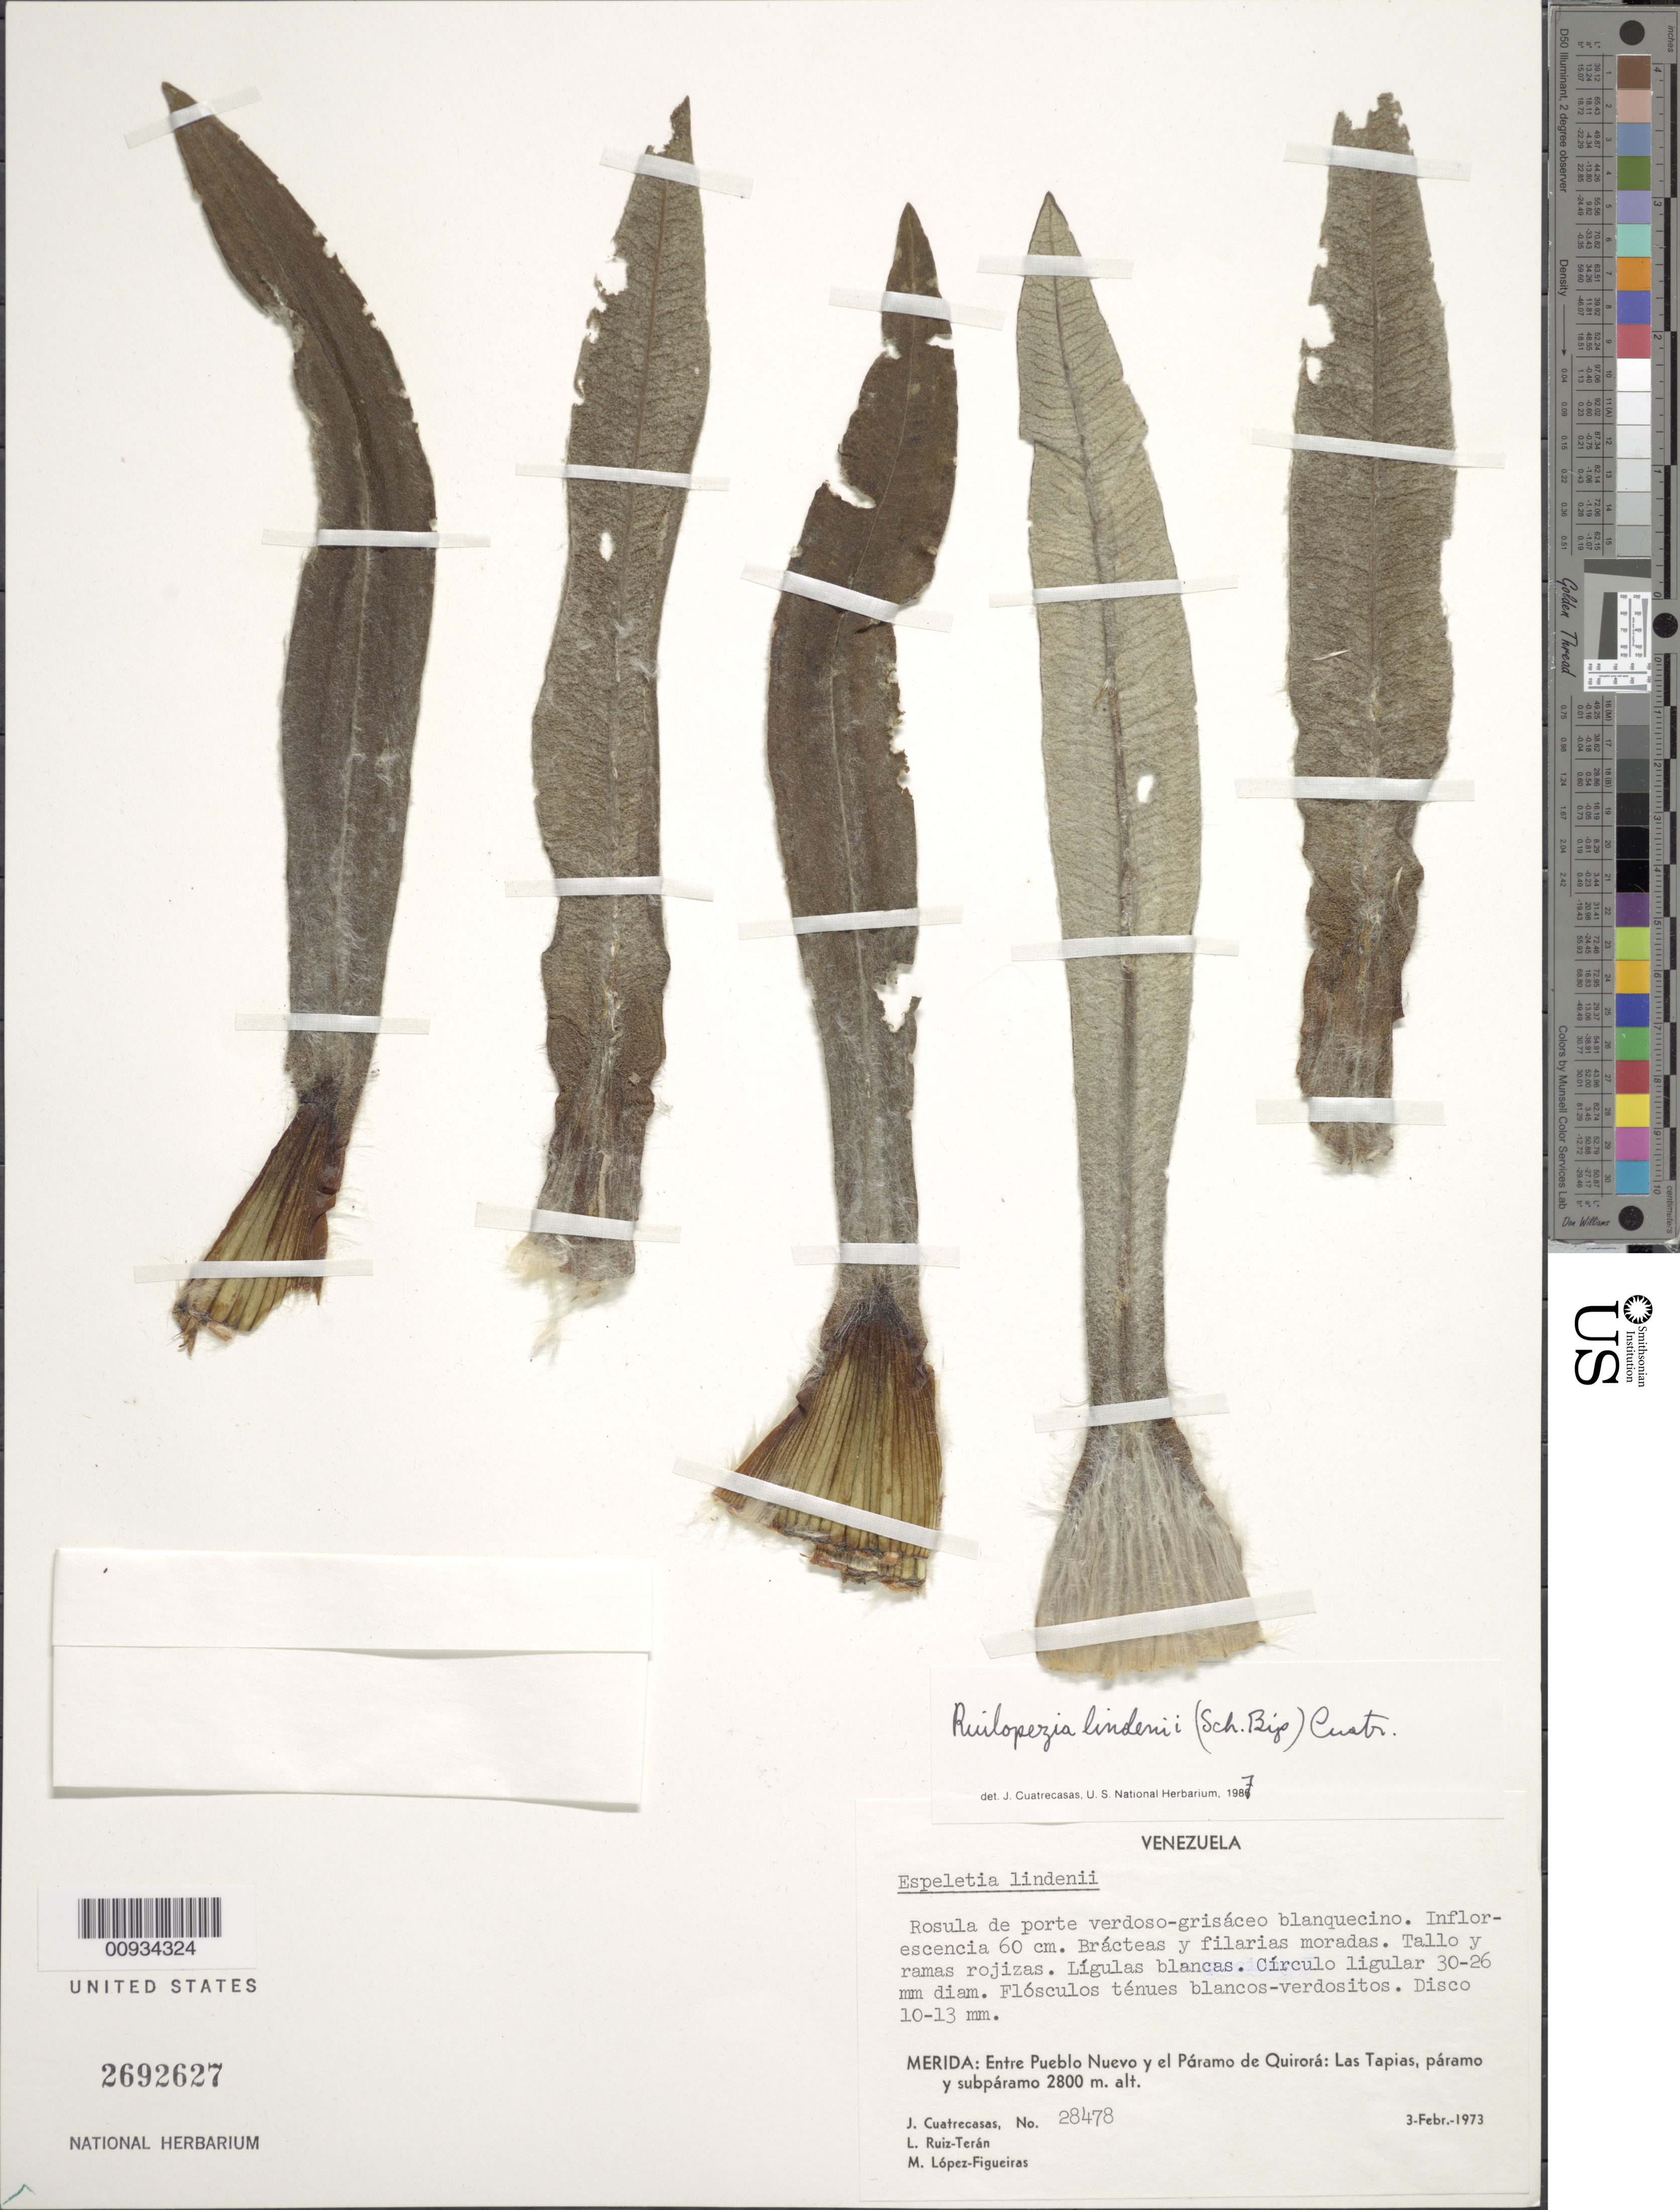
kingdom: Plantae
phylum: Tracheophyta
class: Magnoliopsida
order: Asterales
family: Asteraceae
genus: Ruilopezia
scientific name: Ruilopezia lindenii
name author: (Sch. Bip. ex Wedd.) Cuatrec.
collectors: J. Cuatrecasas, L. E. Ruíz-Terán & M. López Figueiras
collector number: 28478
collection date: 1973-02-03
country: Venezuela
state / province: Mérida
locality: Entre Pueblo Nuevo y Páramo de Quirorá: Las Tapias.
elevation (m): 2800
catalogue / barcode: US 2692627